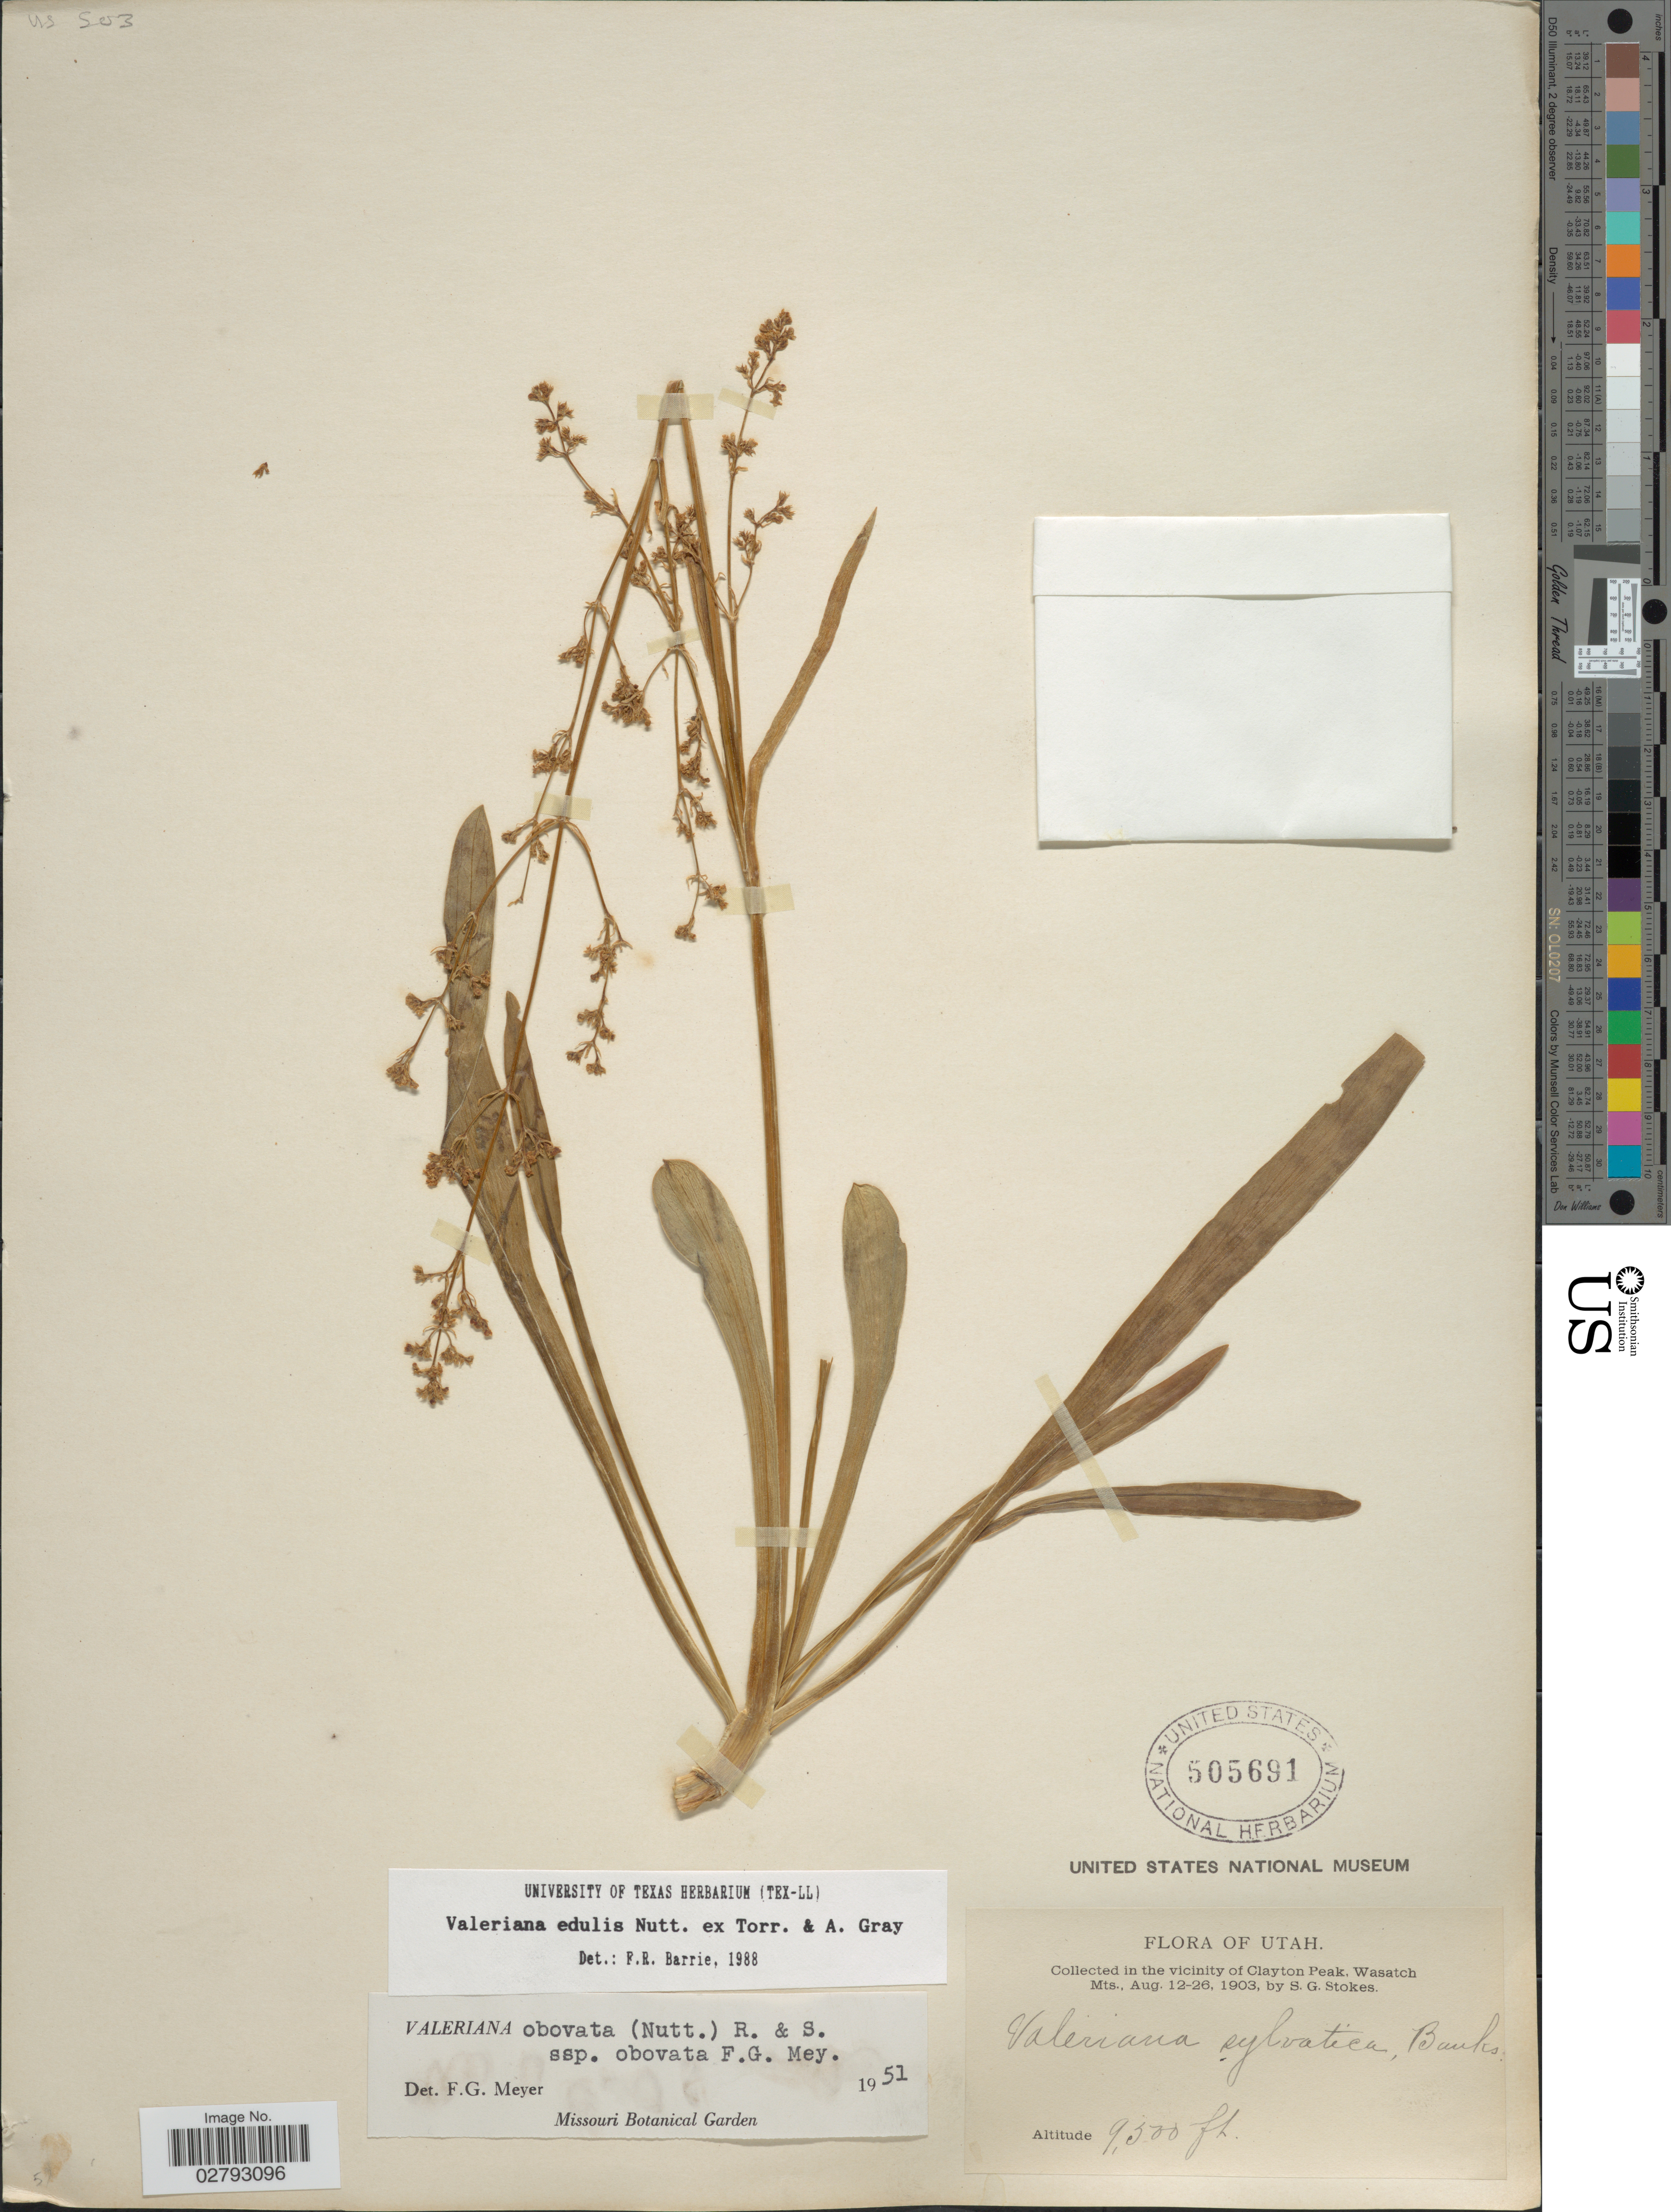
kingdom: Plantae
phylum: Tracheophyta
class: Magnoliopsida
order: Dipsacales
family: Caprifoliaceae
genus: Valeriana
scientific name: Valeriana edulis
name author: Nutt.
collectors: S. G. Stokes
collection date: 1903-08-12/1903-08-26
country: United States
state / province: Utah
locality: Vicinity of Clayton Peak, Wasatch mts.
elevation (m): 2896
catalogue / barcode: US 505691